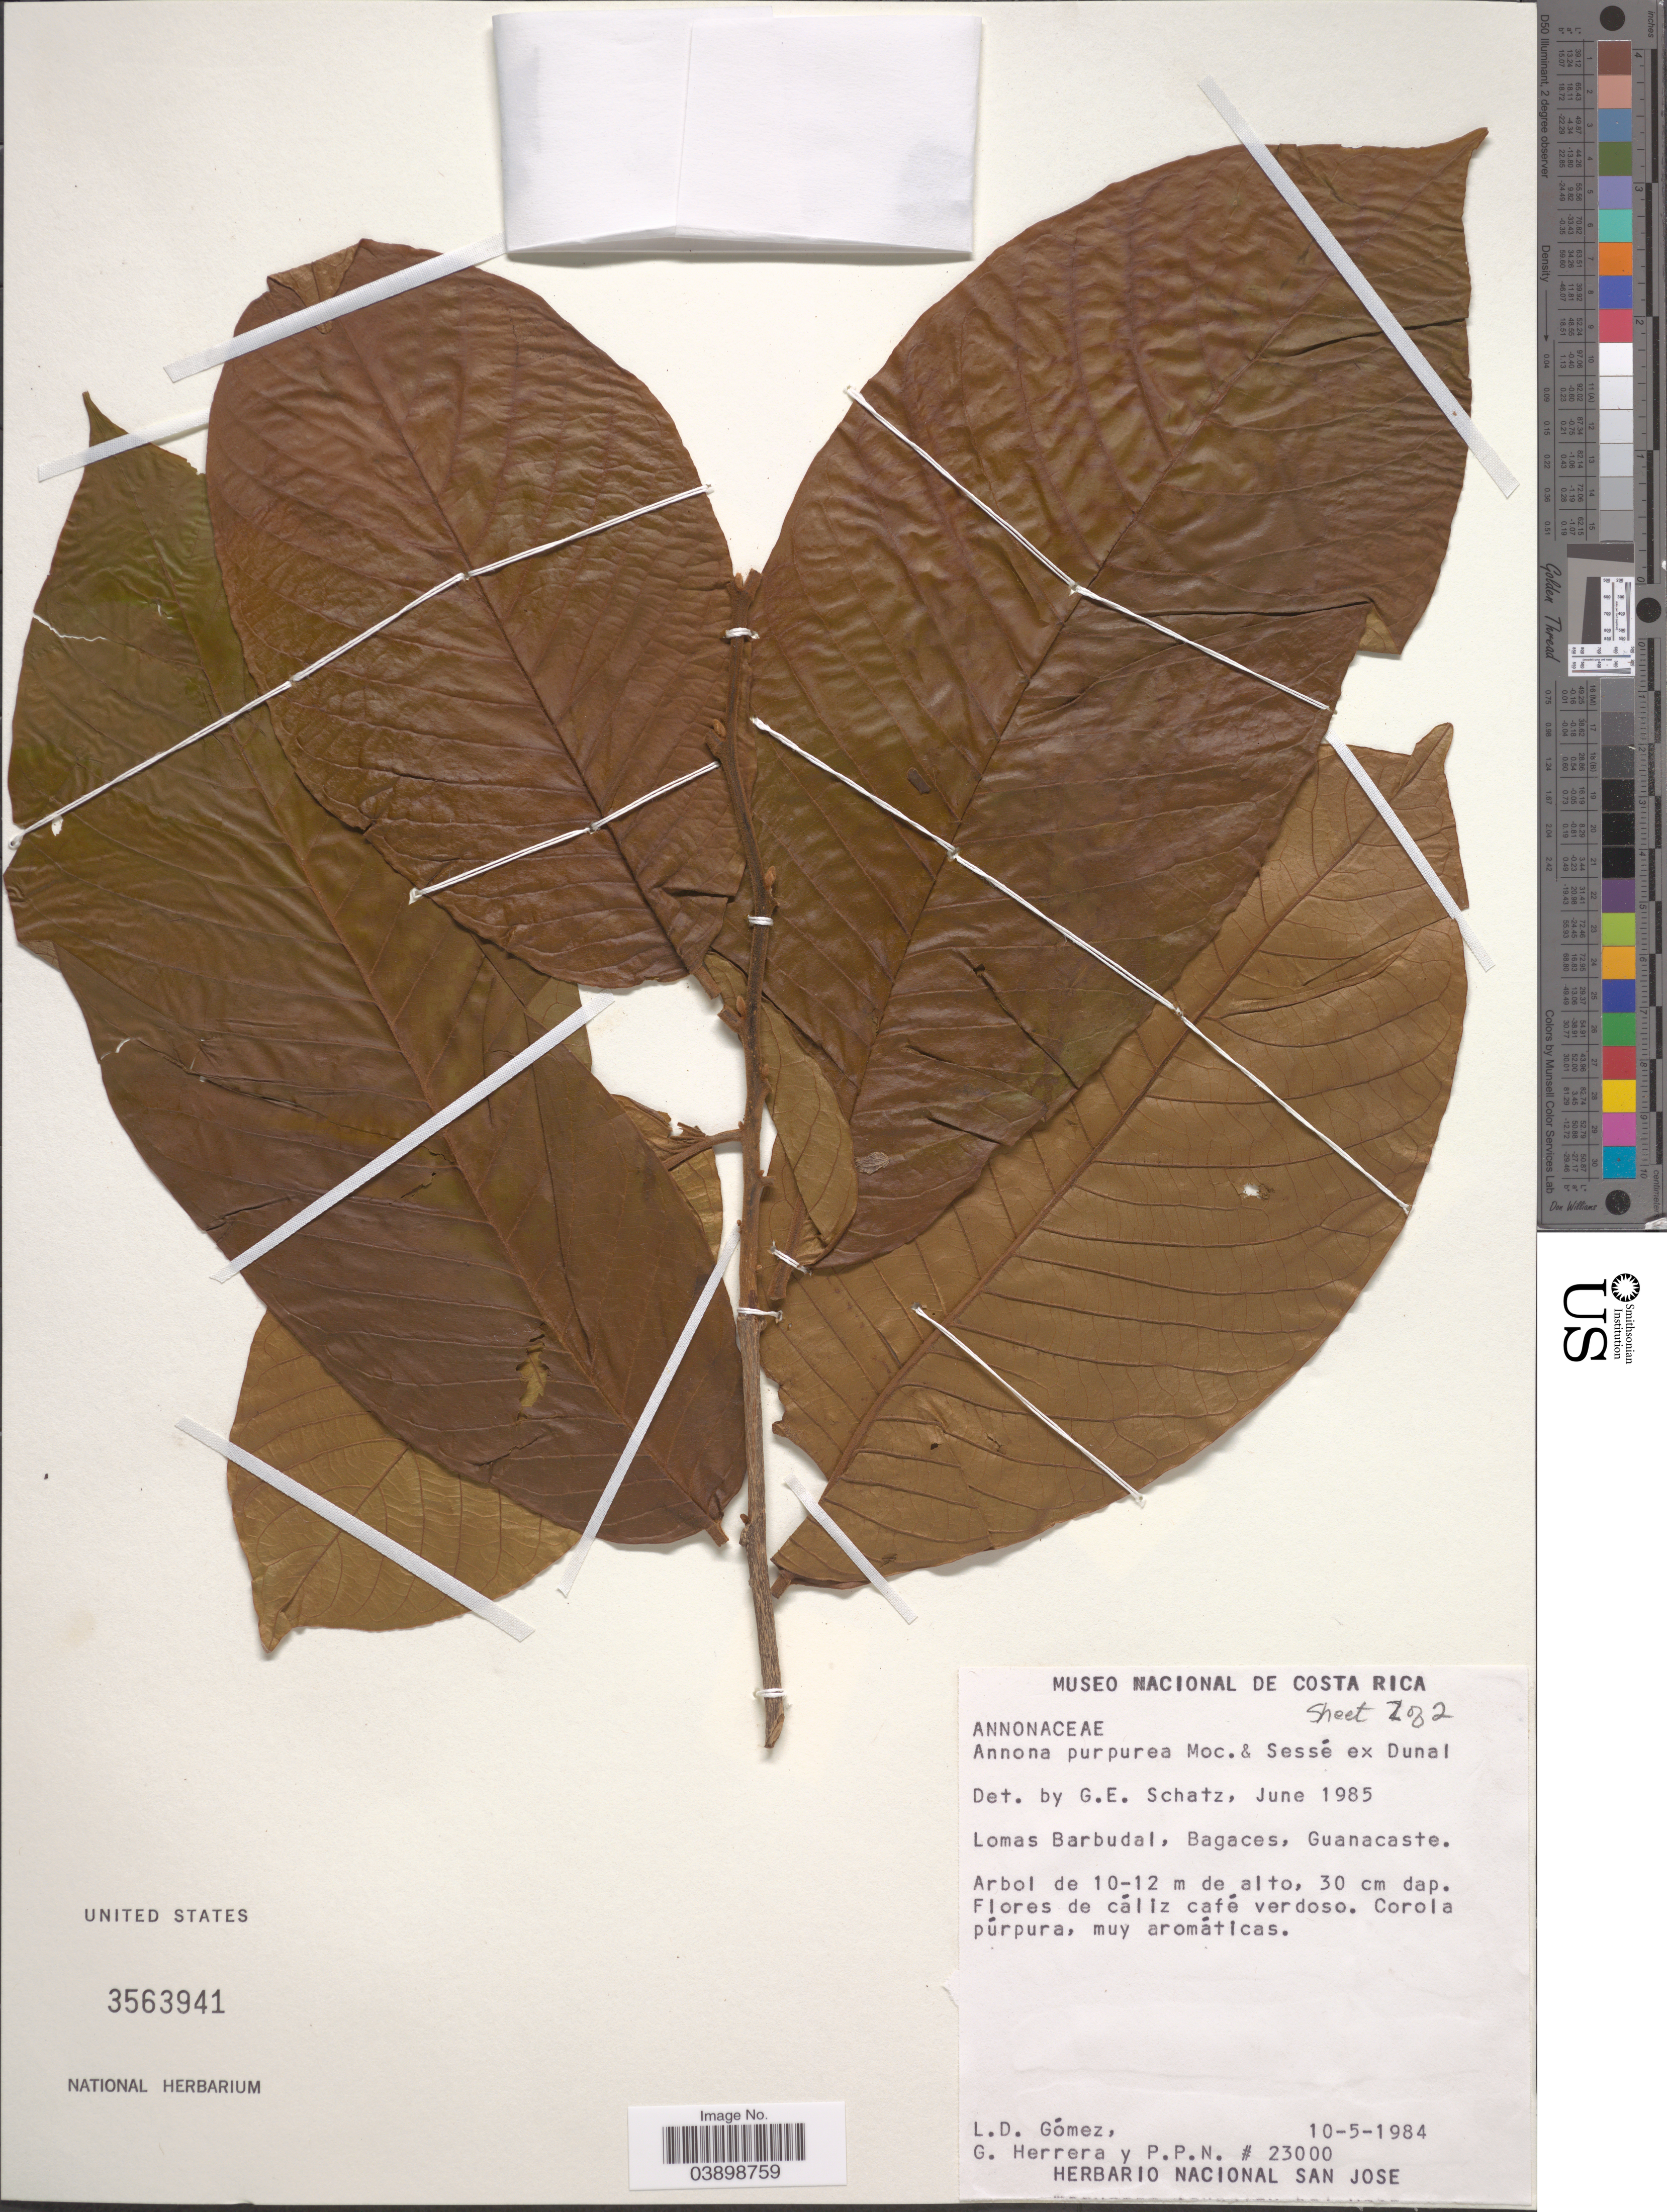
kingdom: Plantae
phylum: Tracheophyta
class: Magnoliopsida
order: Magnoliales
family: Annonaceae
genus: Annona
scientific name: Annona purpurea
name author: Moc. & Sessé ex Dunal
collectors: L. D. Gómez, G. Herrera & P. P. N. Herrera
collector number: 23000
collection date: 1984-05-10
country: Costa Rica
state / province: Guanacaste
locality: Lomas Barbudal, Bagaces.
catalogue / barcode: US 3563941